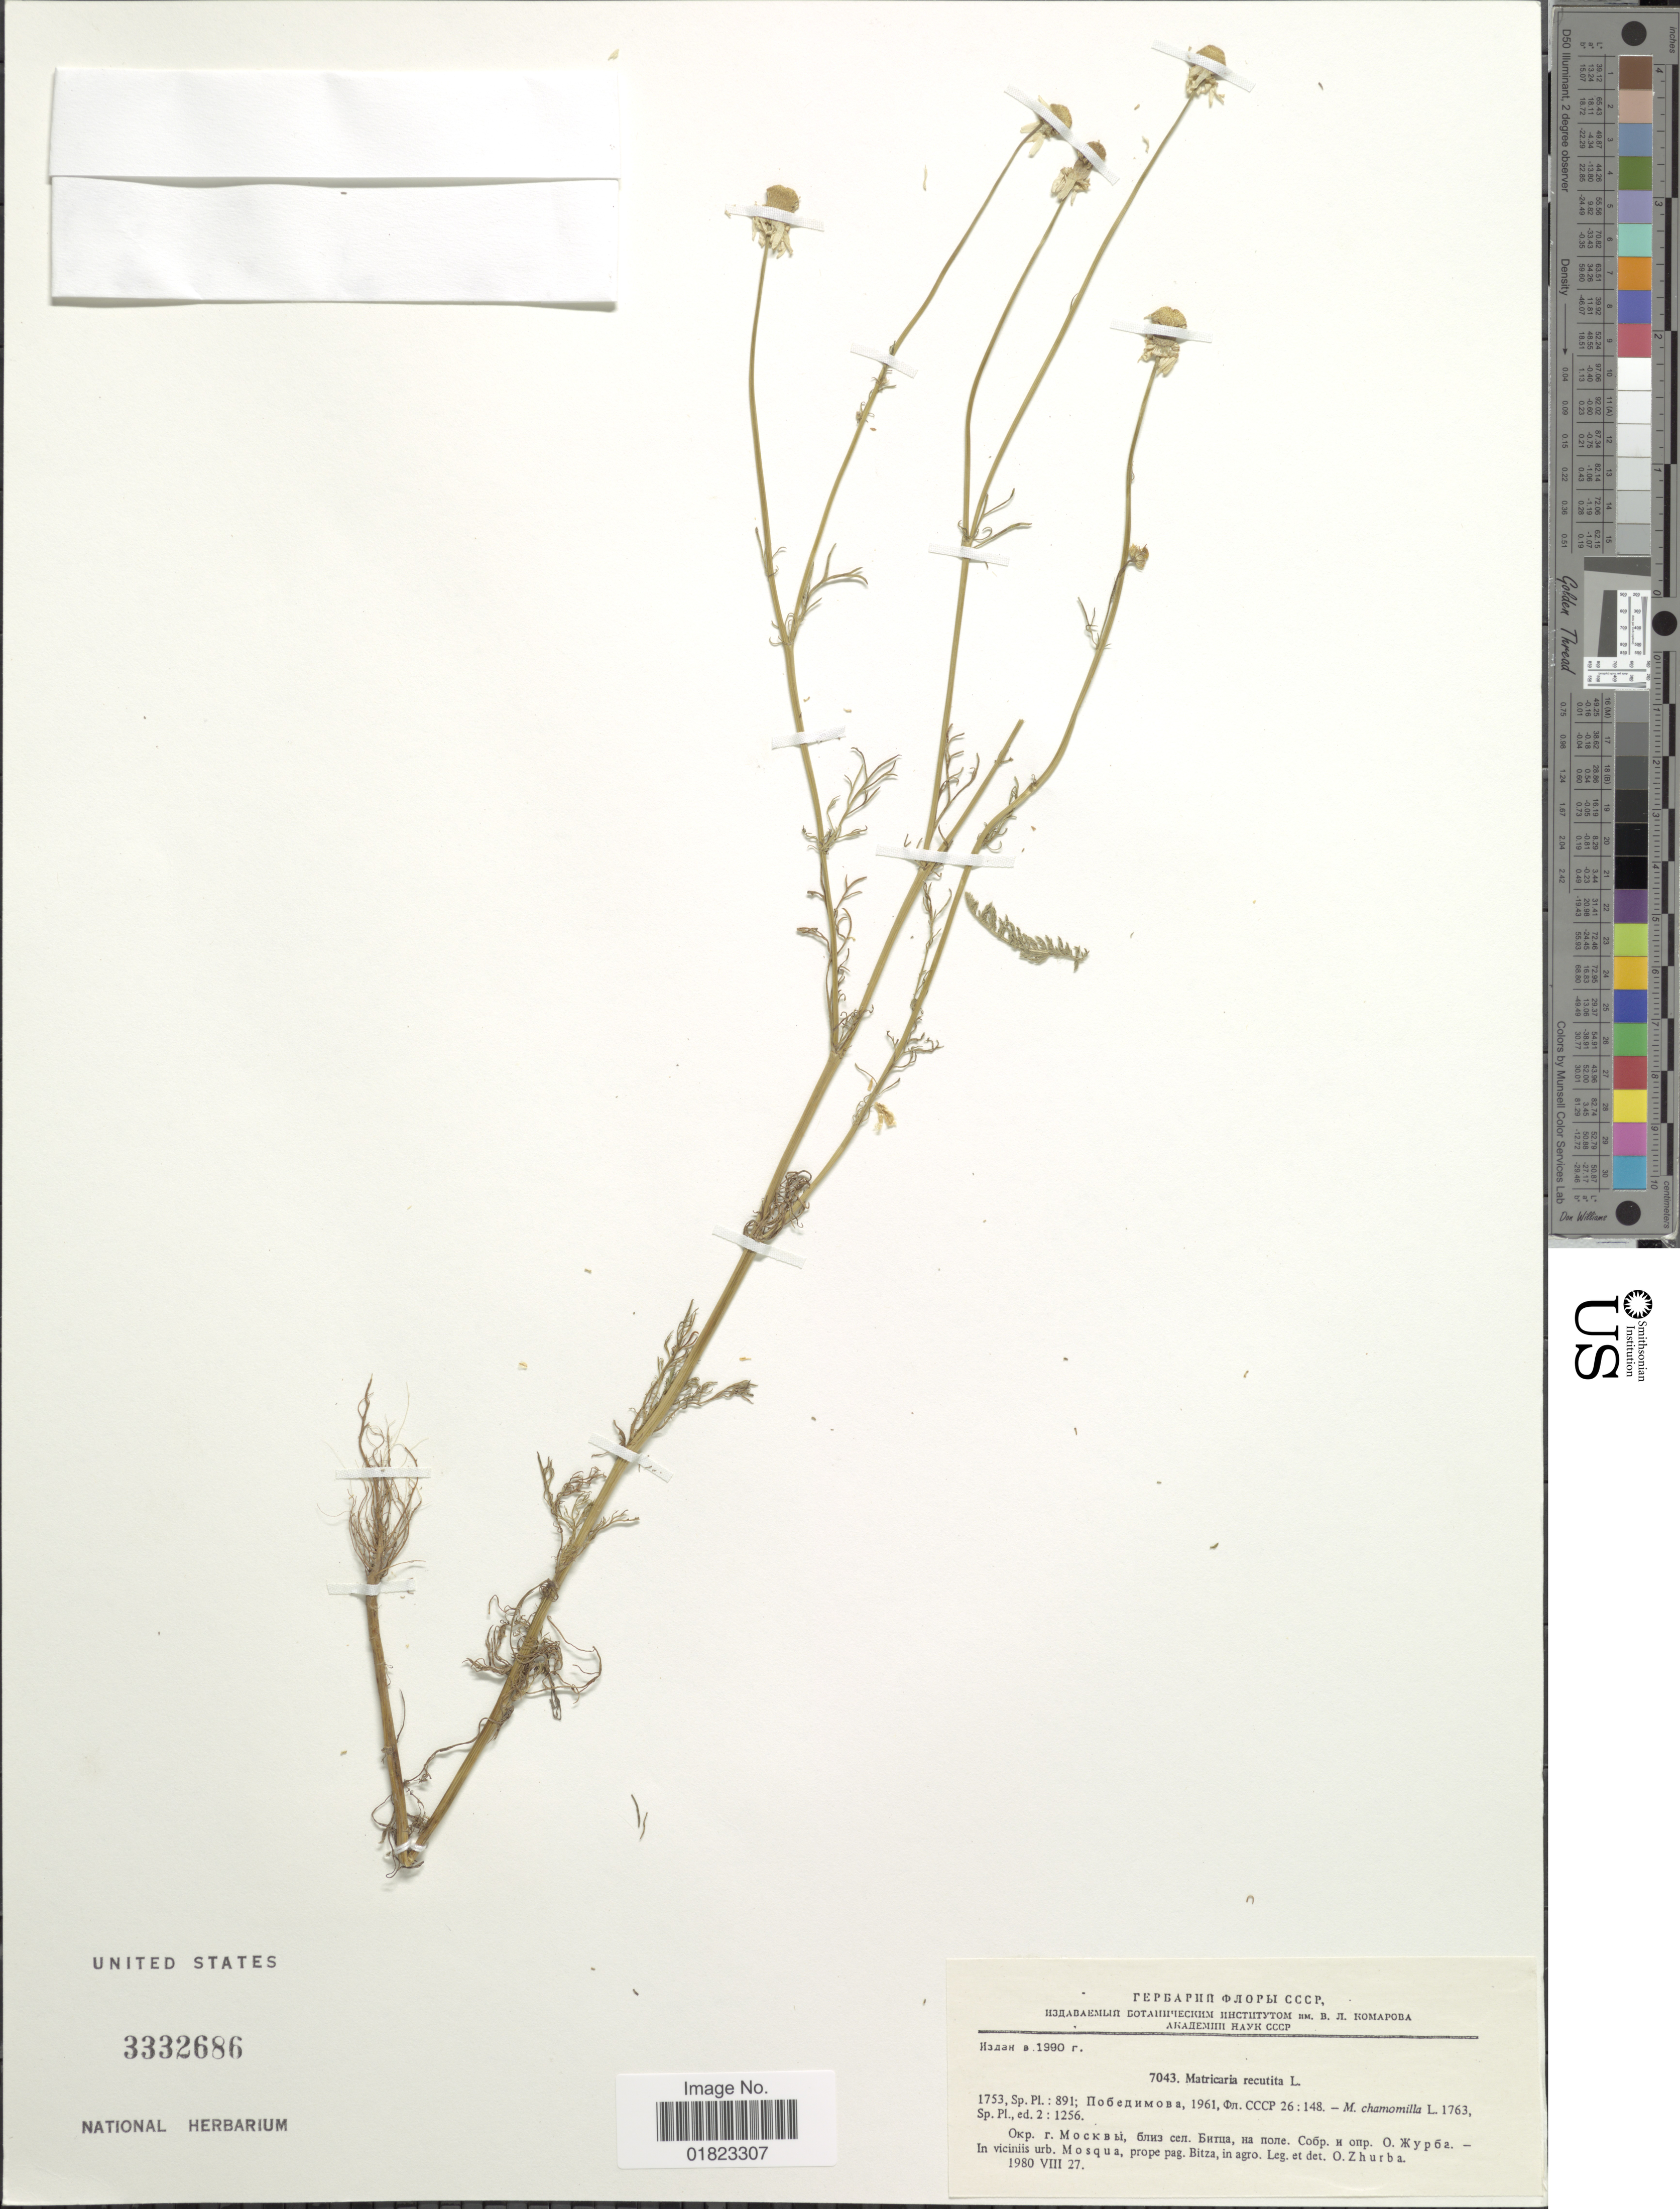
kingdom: Plantae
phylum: Tracheophyta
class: Magnoliopsida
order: Asterales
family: Asteraceae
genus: Matricaria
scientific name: Matricaria recutita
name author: L.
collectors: O. Zhurba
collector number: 7043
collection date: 1980-08-27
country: Russian Federation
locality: In viciniis urb, Mosqua, prope pag Bitza, in agro.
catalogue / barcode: US 3332686